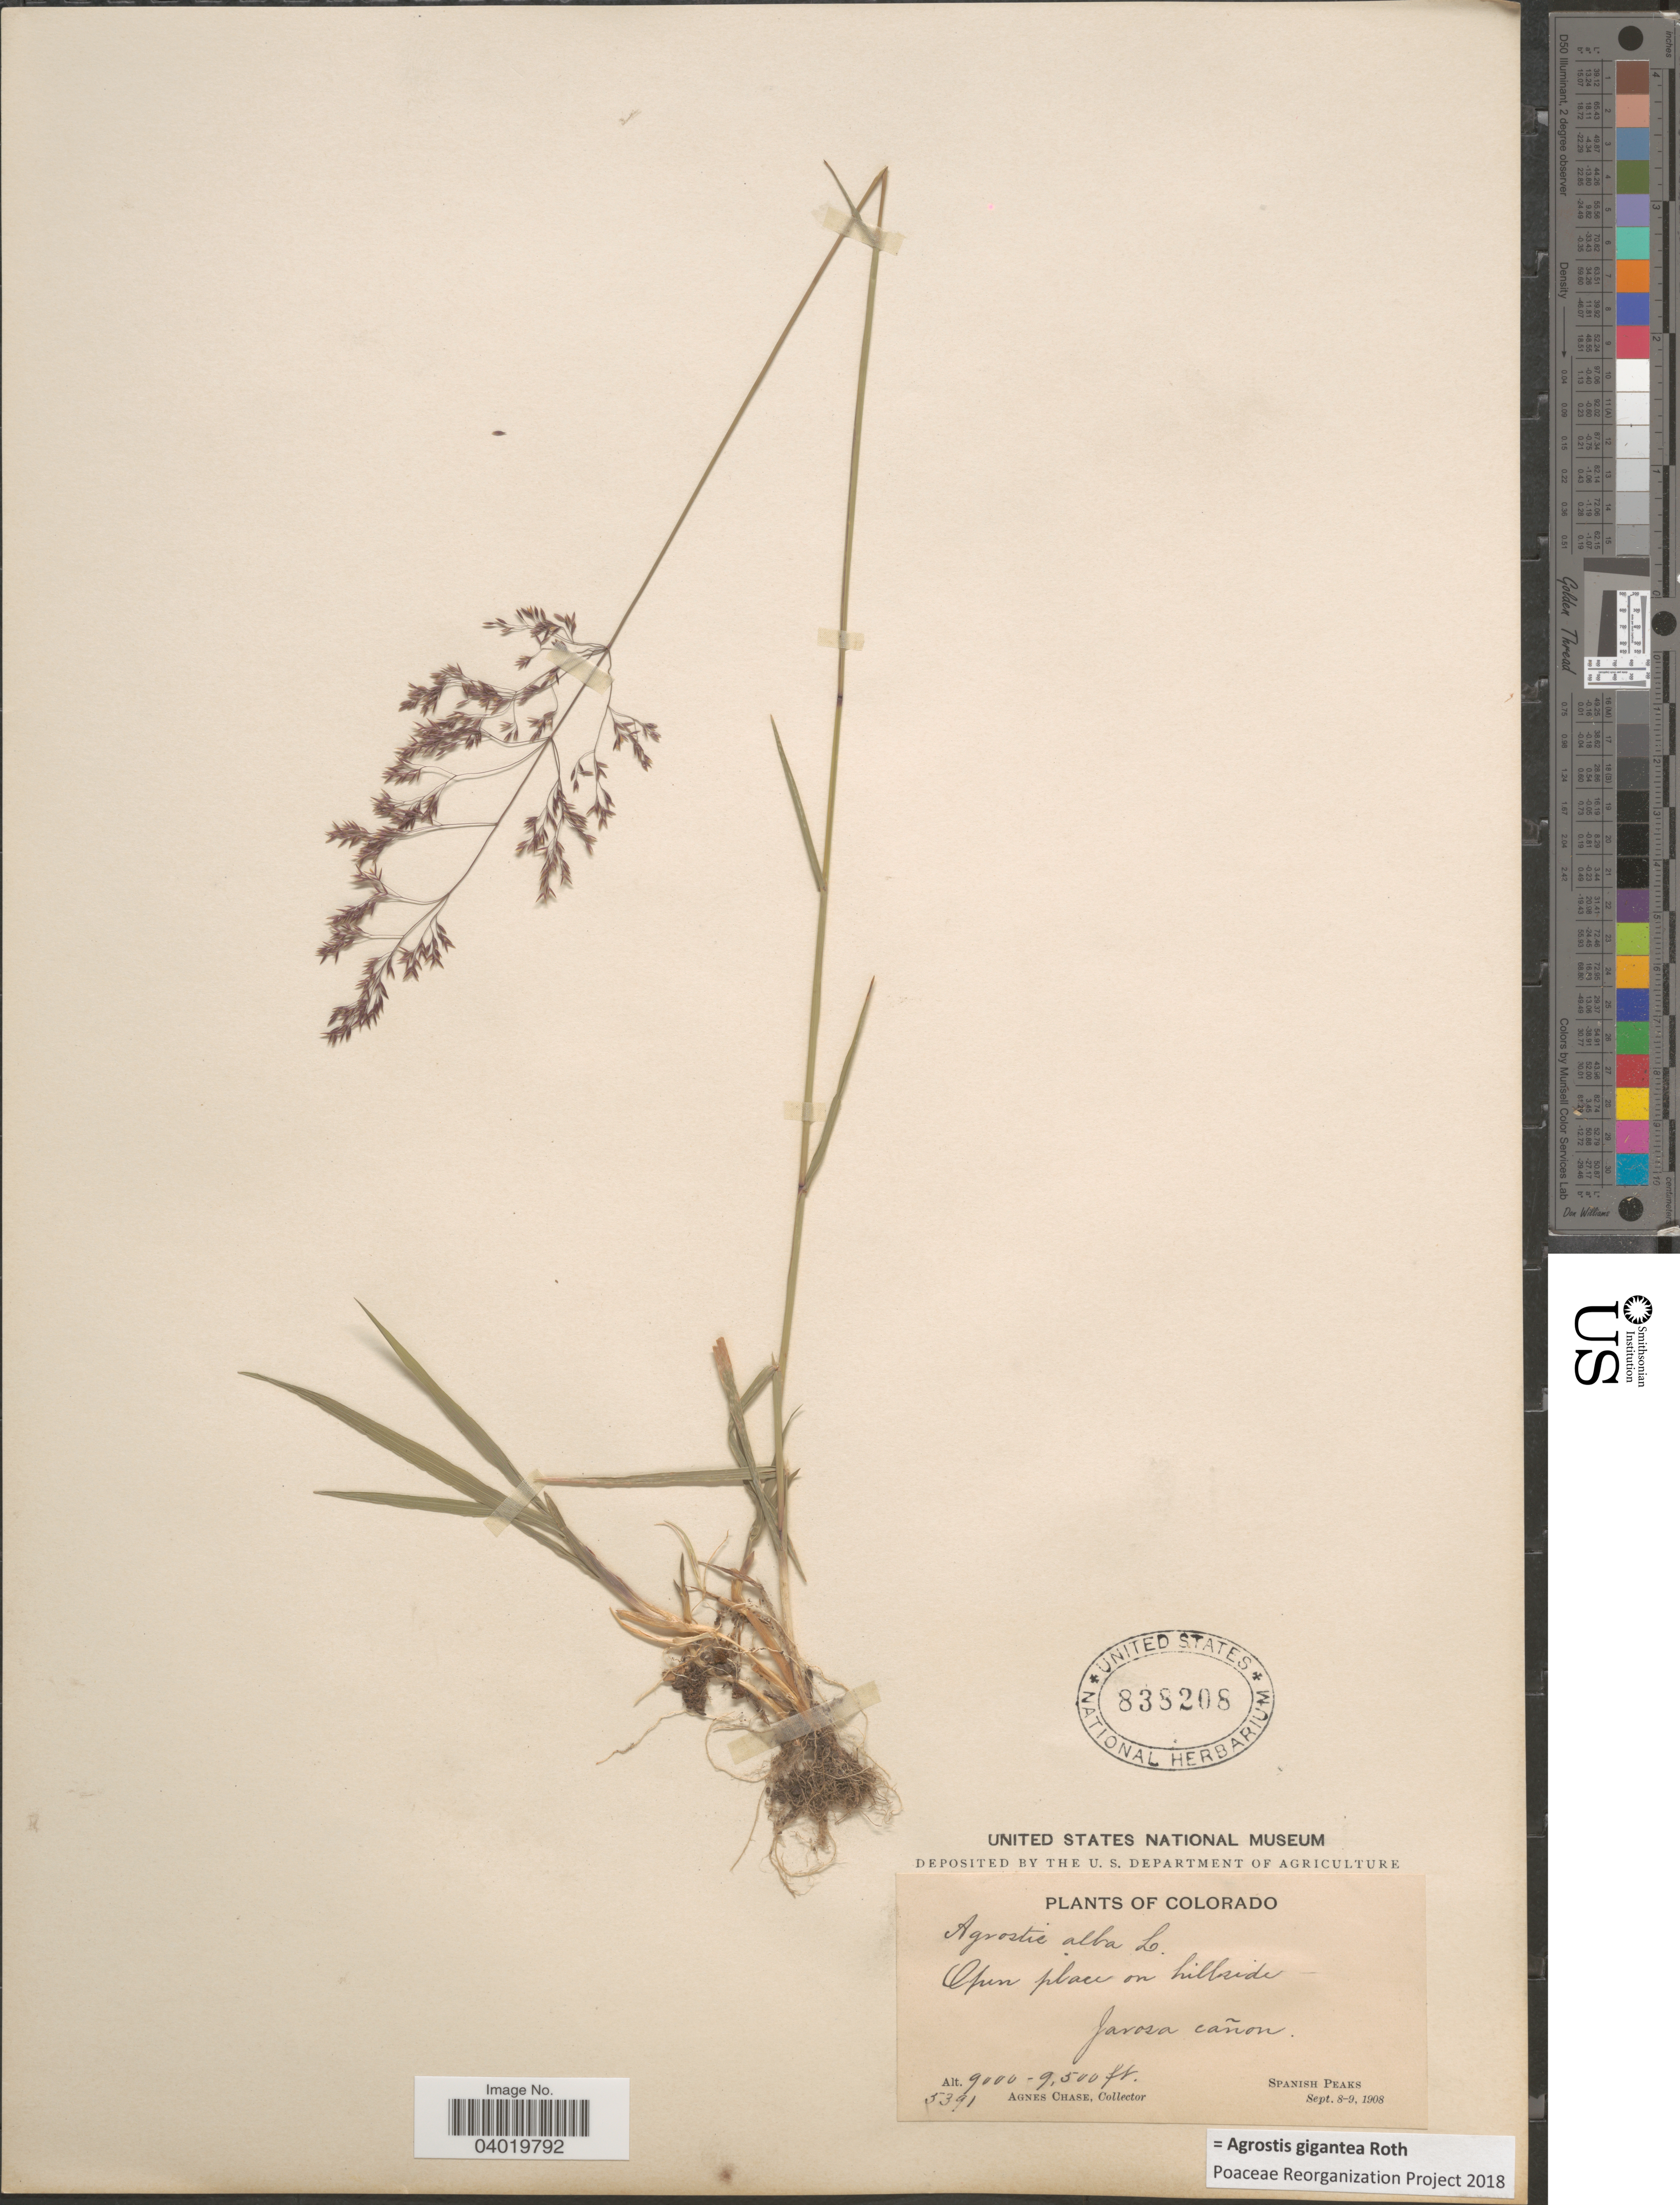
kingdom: Plantae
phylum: Tracheophyta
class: Liliopsida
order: Poales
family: Poaceae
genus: Agrostis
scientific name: Agrostis gigantea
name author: Roth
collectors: A. Chase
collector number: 5391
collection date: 1908-09-08/1908-09-09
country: United States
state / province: Colorado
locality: Open place on hillside. Jarosa Cañon. Spanish Peaks.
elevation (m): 2743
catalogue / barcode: US 838208